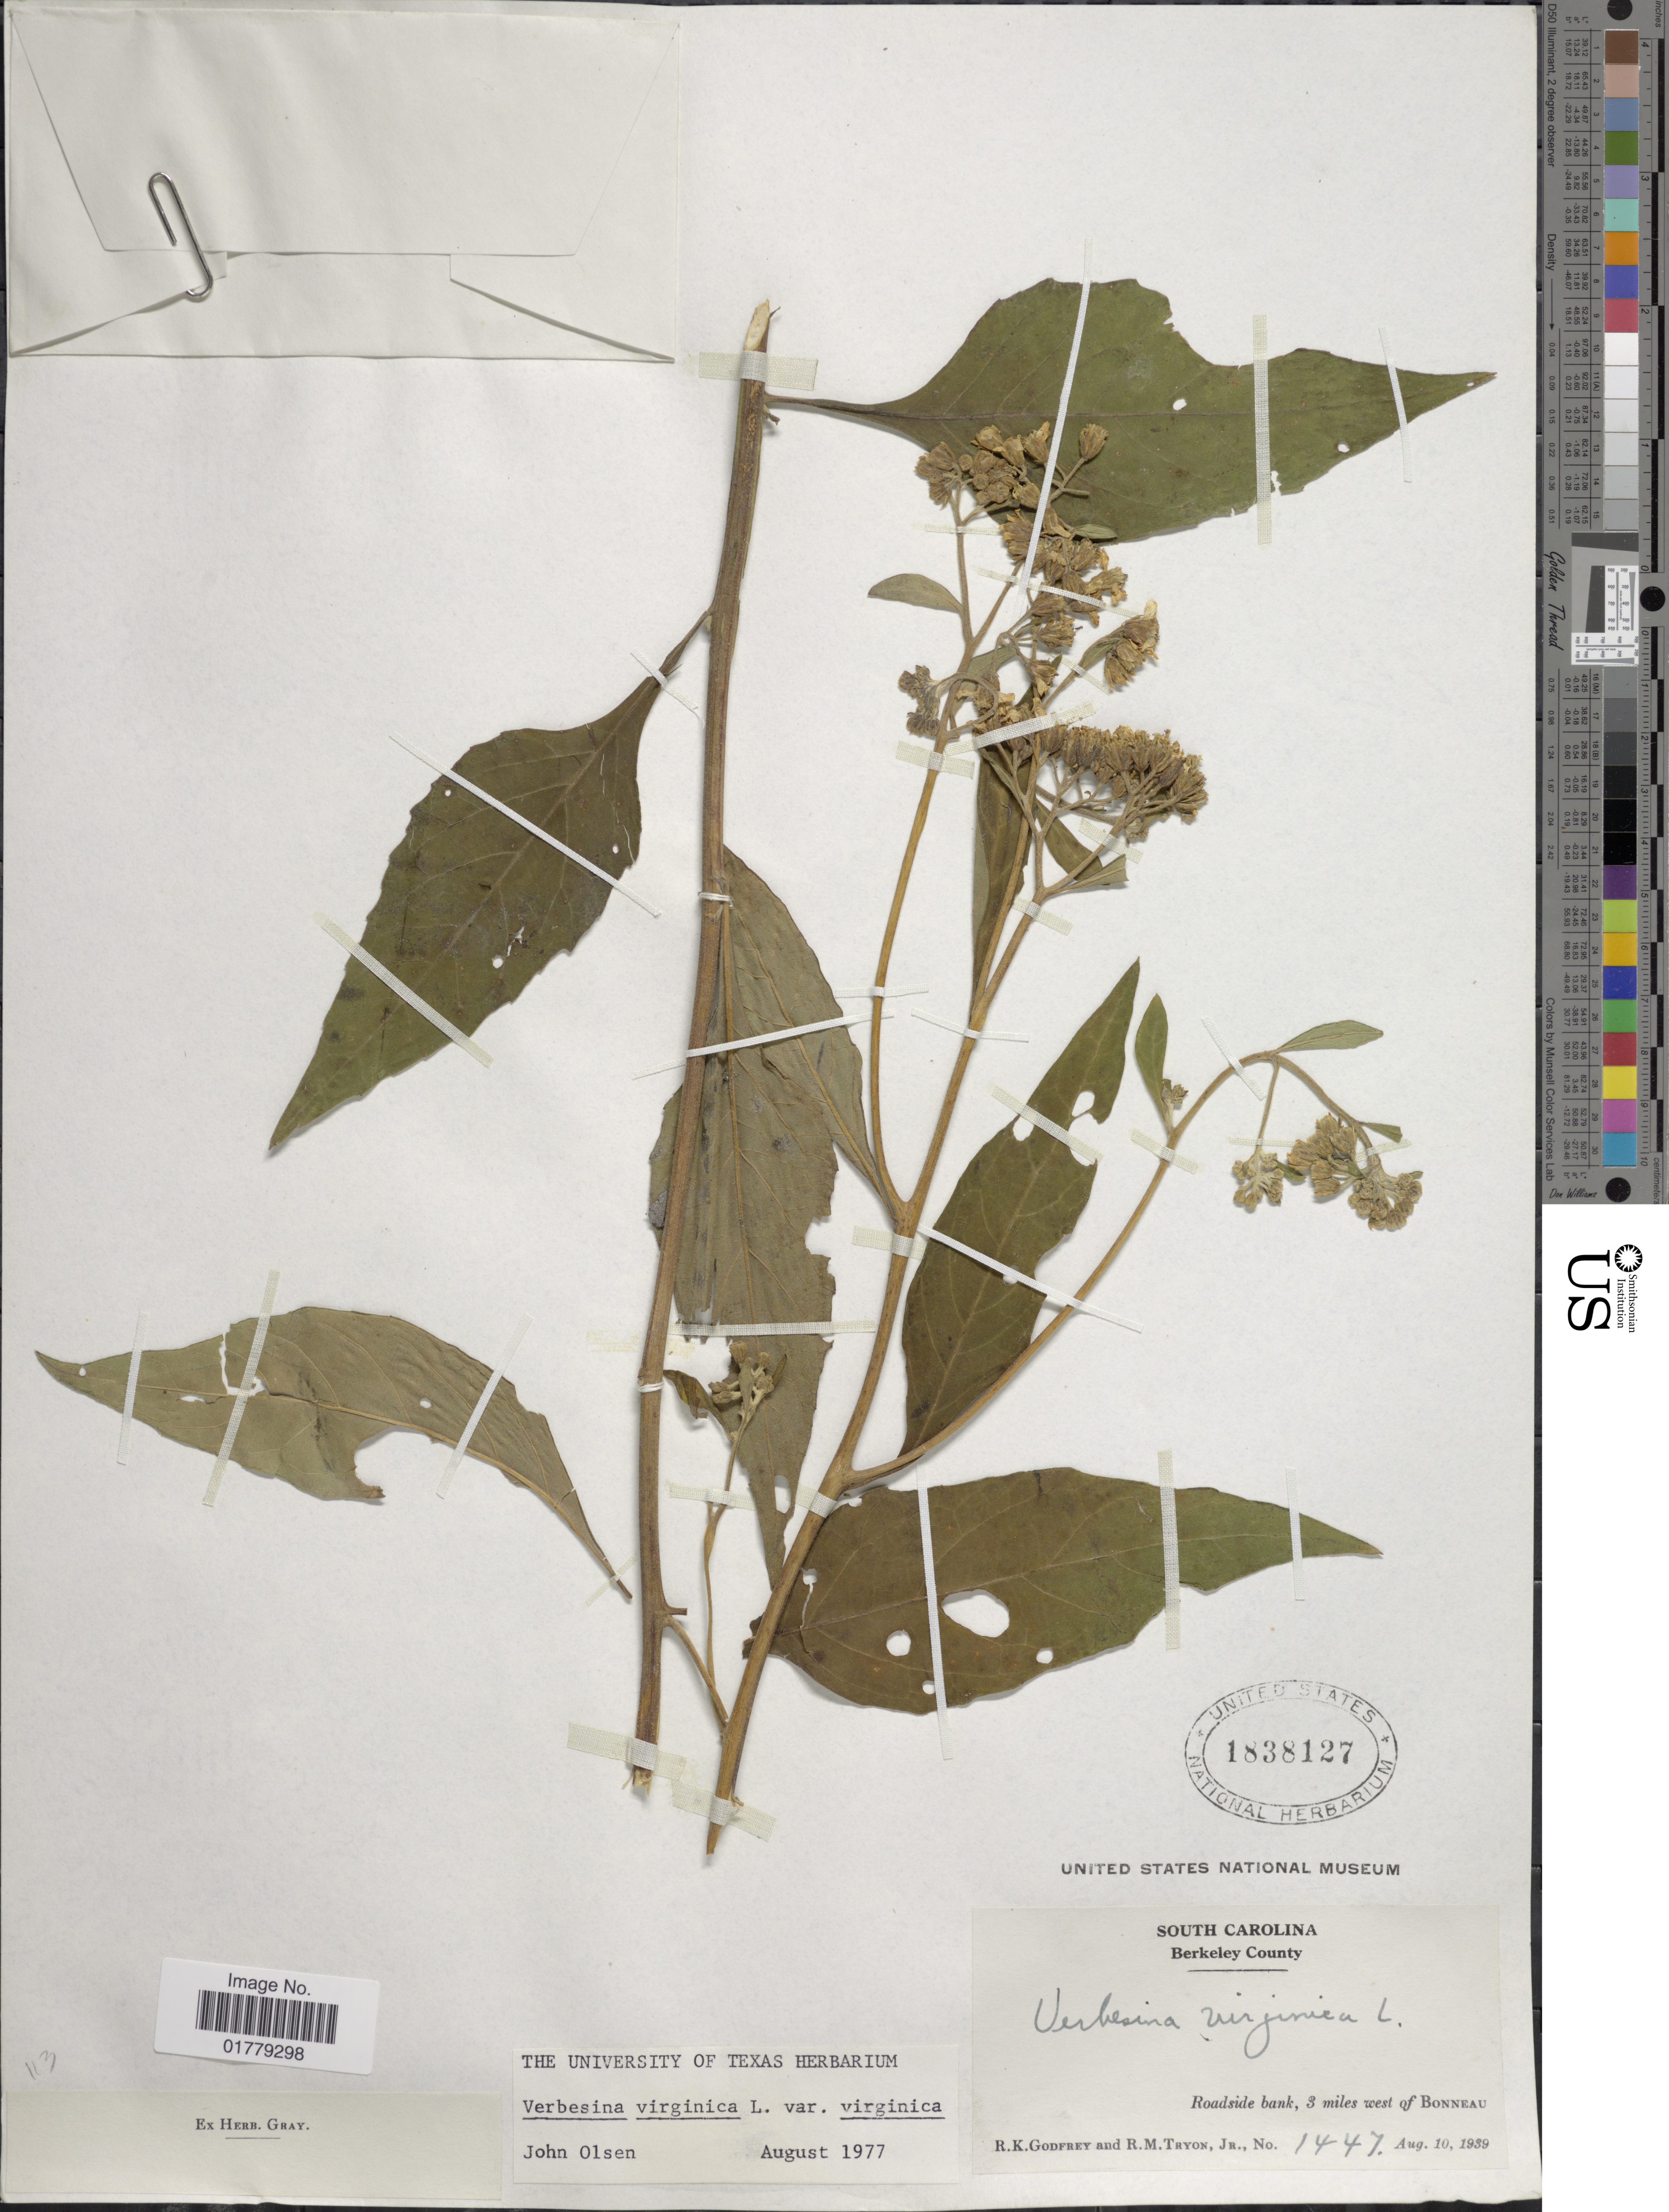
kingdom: Plantae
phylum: Tracheophyta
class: Magnoliopsida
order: Asterales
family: Asteraceae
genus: Verbesina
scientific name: Verbesina virginica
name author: L.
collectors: R. K. Godfrey & R. M. Tryon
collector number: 1447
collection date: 1939-08-10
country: United States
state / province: South Carolina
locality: South Carolina. Berkeley County. Roadside bank, 3 miles west of Bonneau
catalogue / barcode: US 1838127